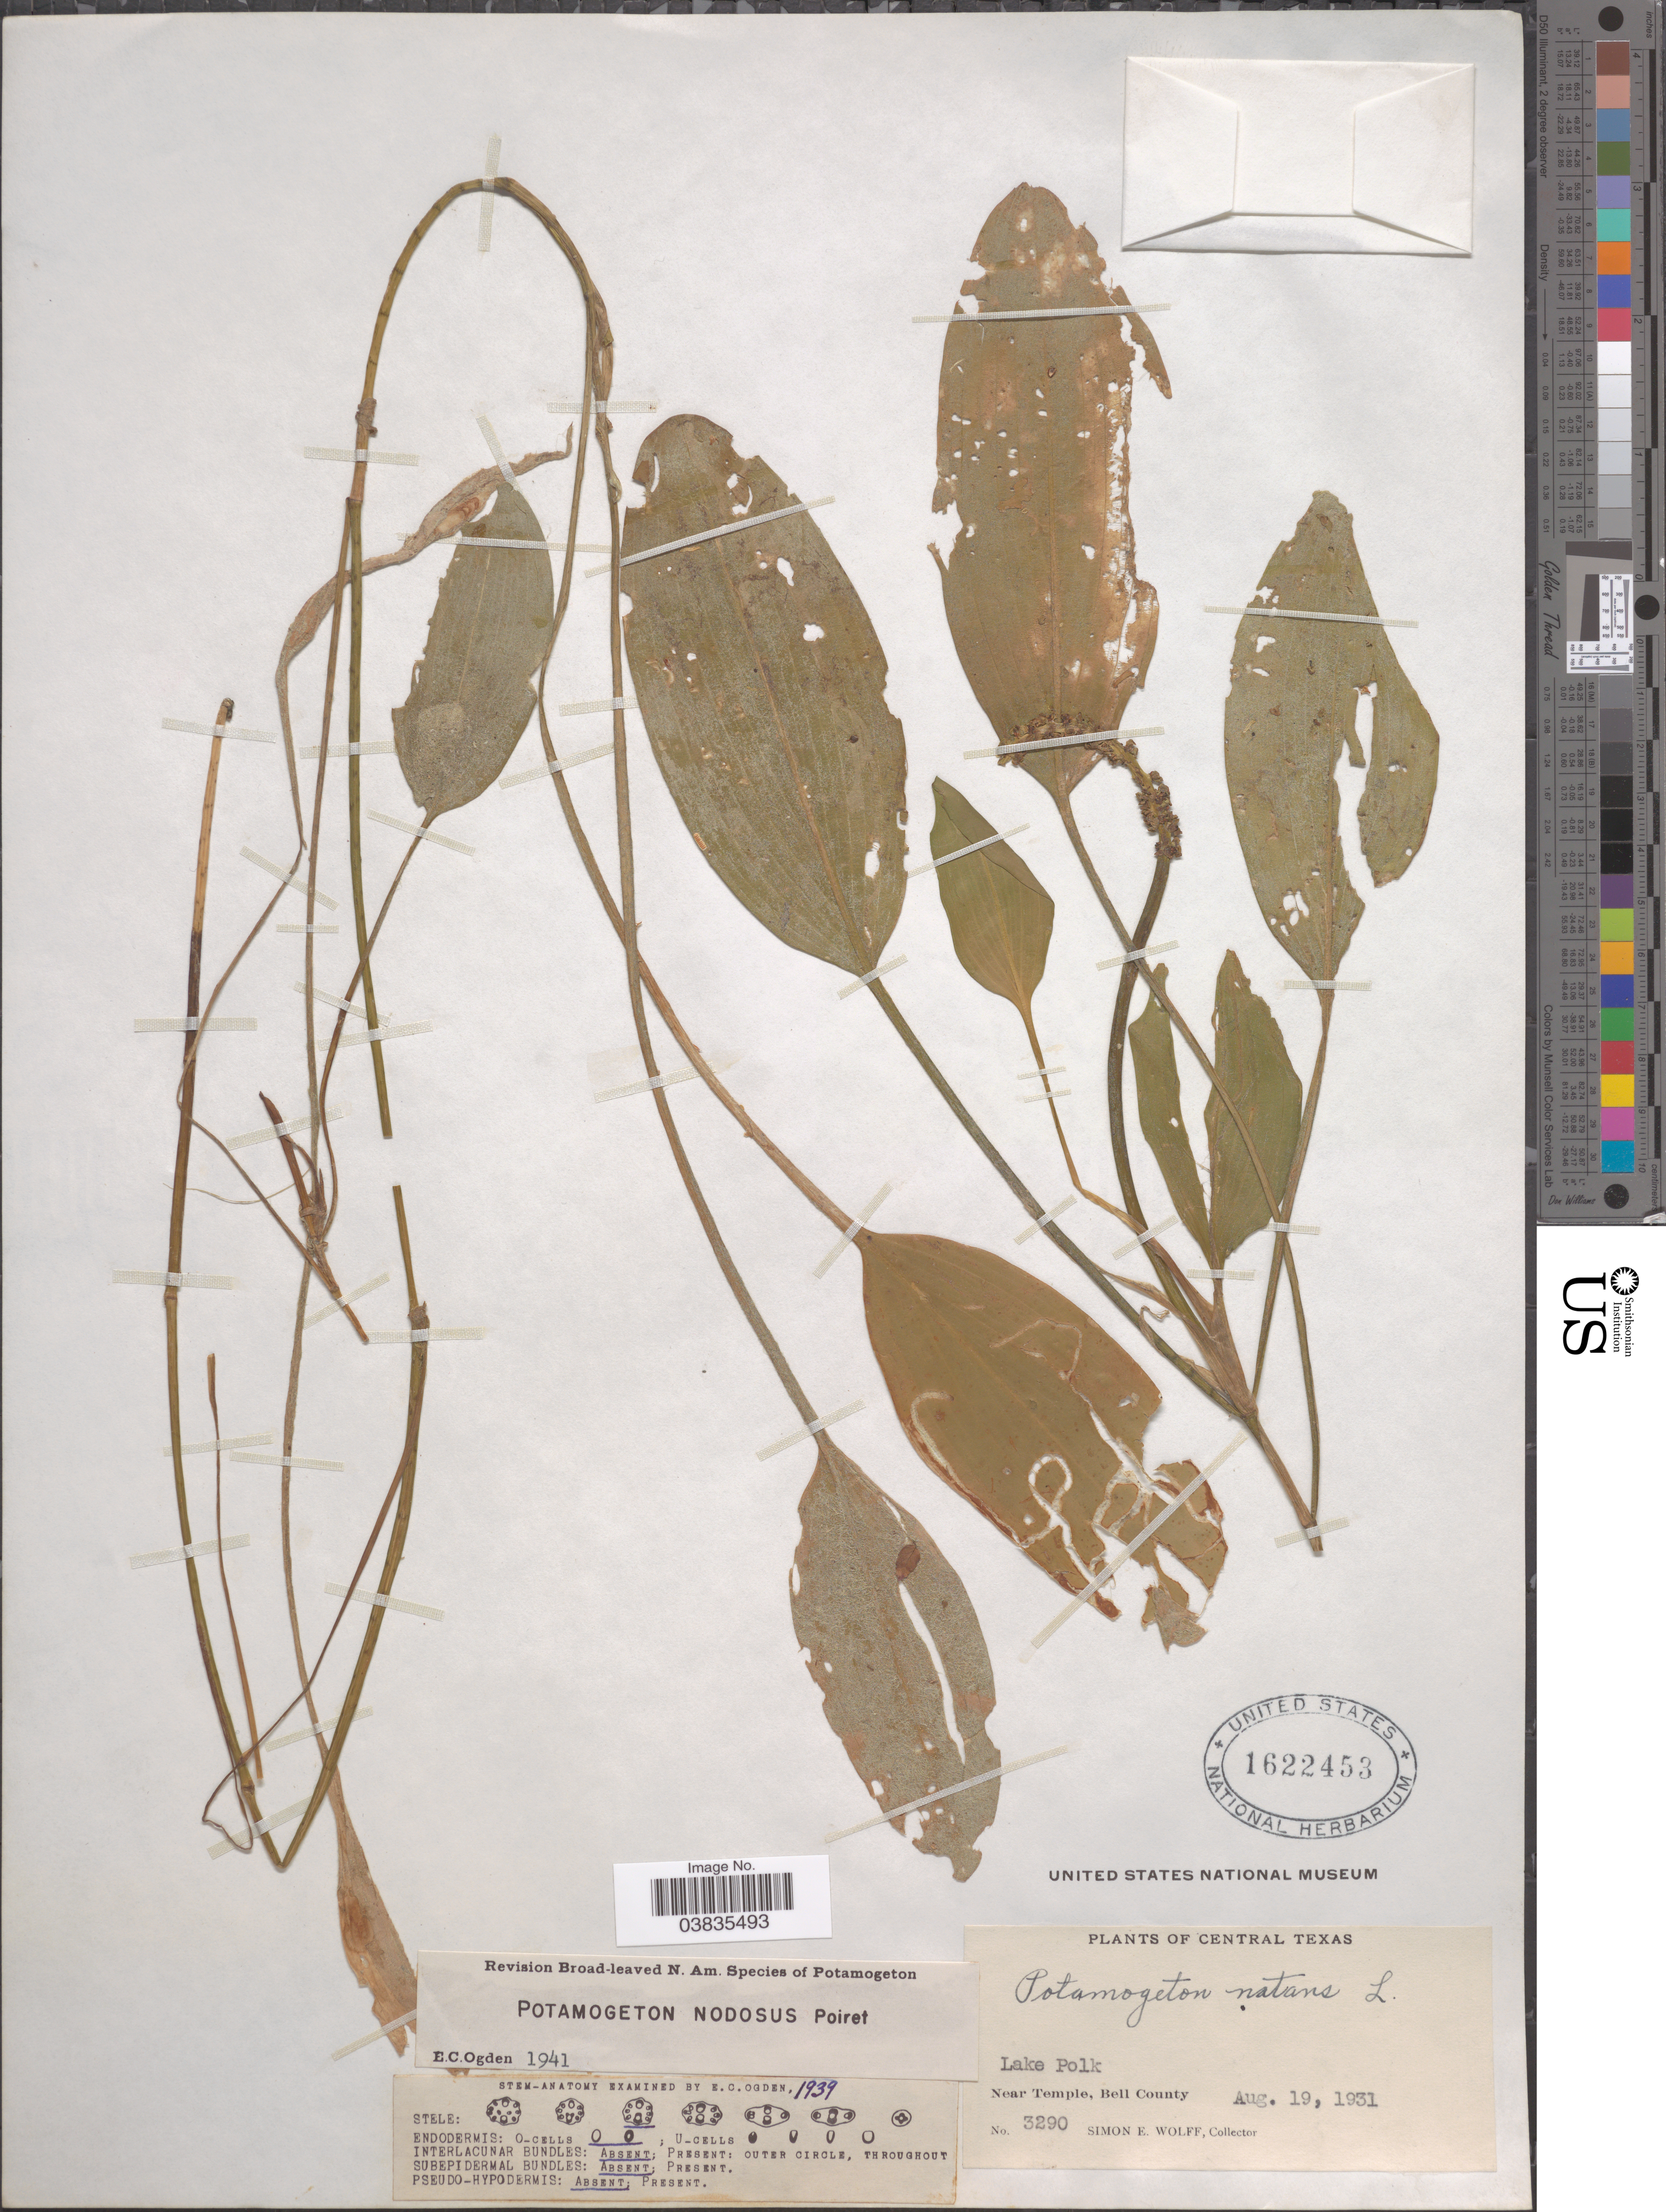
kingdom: Plantae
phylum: Tracheophyta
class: Liliopsida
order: Alismatales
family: Potamogetonaceae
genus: Potamogeton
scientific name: Potamogeton nodosus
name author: Poir.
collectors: S. E. Wolff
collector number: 3290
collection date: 1931-08-19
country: United States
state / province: Texas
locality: Central Texas. Lake Polk. Near Temple, Bell County.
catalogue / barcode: US 1622453